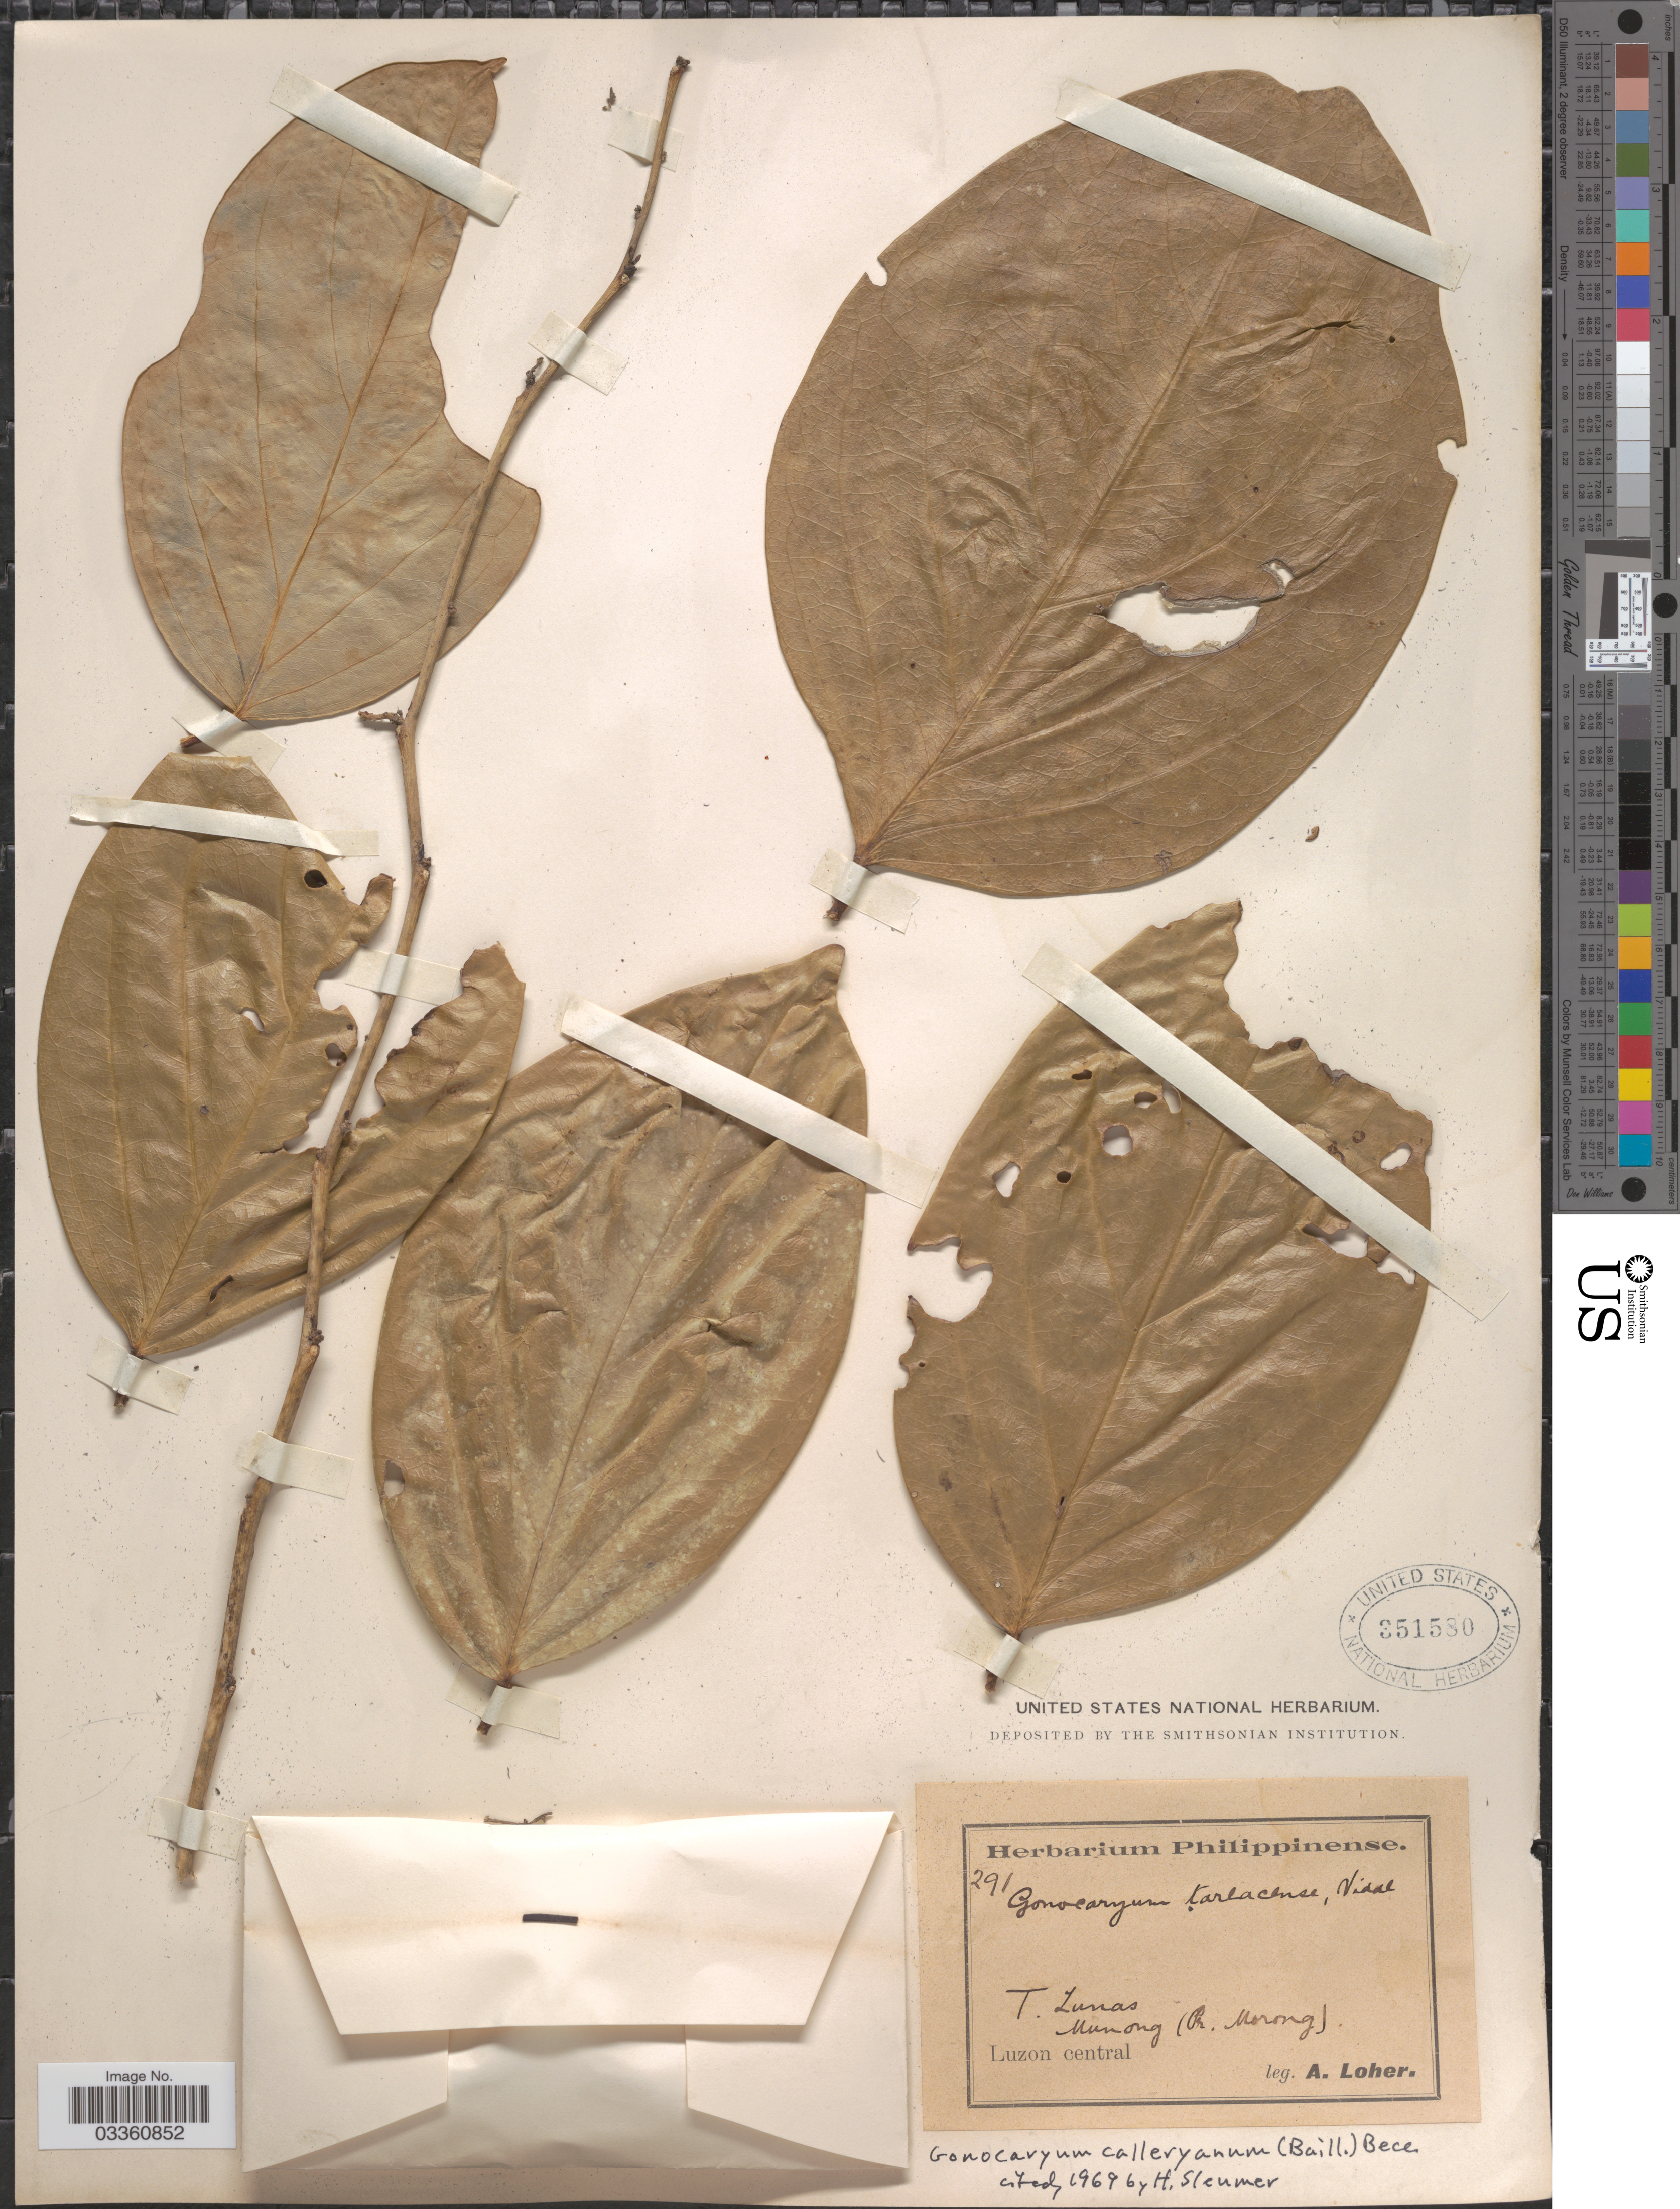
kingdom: Plantae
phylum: Tracheophyta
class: Magnoliopsida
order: Cardiopteridales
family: Cardiopteridaceae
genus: Gonocaryum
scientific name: Gonocaryum calleryanum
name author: (Baill.) Becc.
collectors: A. Loher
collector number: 291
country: Philippines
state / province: Central Luzon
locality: T. Lunas. Munong (Pr. Morong). Luzon Central.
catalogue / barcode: US 351580